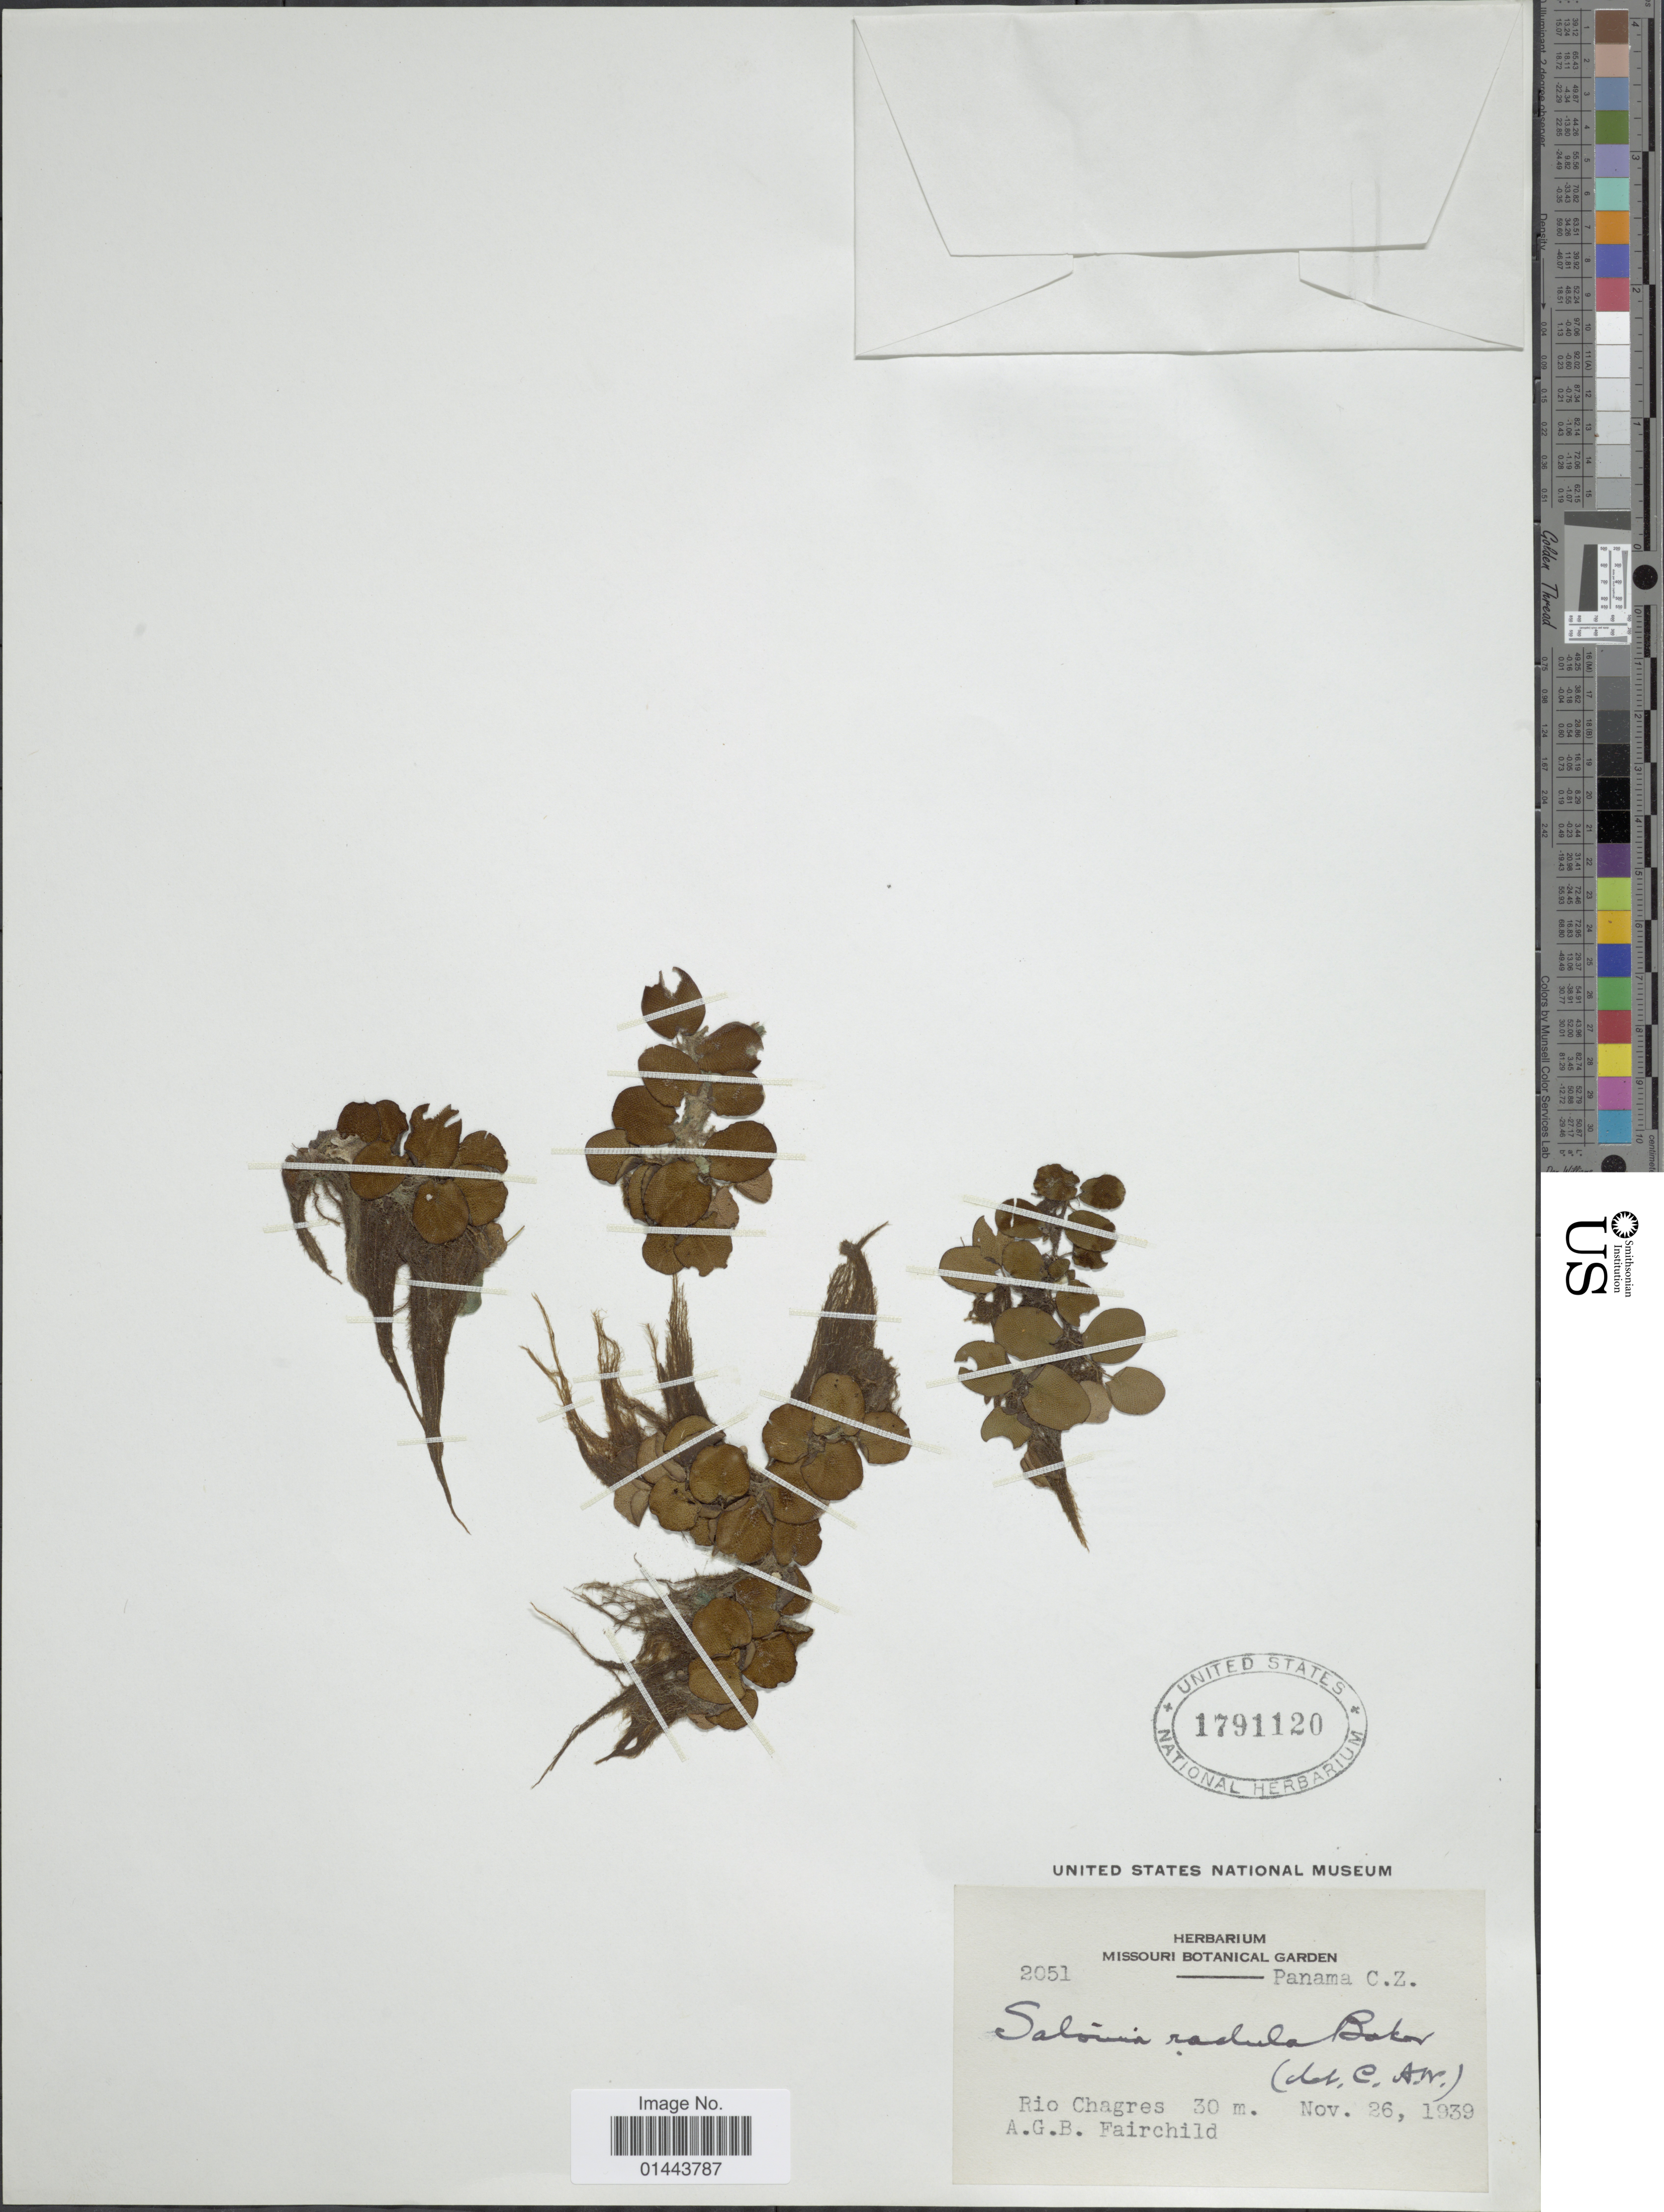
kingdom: Plantae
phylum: Tracheophyta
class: Polypodiopsida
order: Salviniales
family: Salviniaceae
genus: Salvinia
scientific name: Salvinia radula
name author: Baker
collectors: A. Fairchild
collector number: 2051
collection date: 1939-11-26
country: Panama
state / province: Colón / Panamá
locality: Rio Chagres 30 m., C.Z.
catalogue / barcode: US 1791120